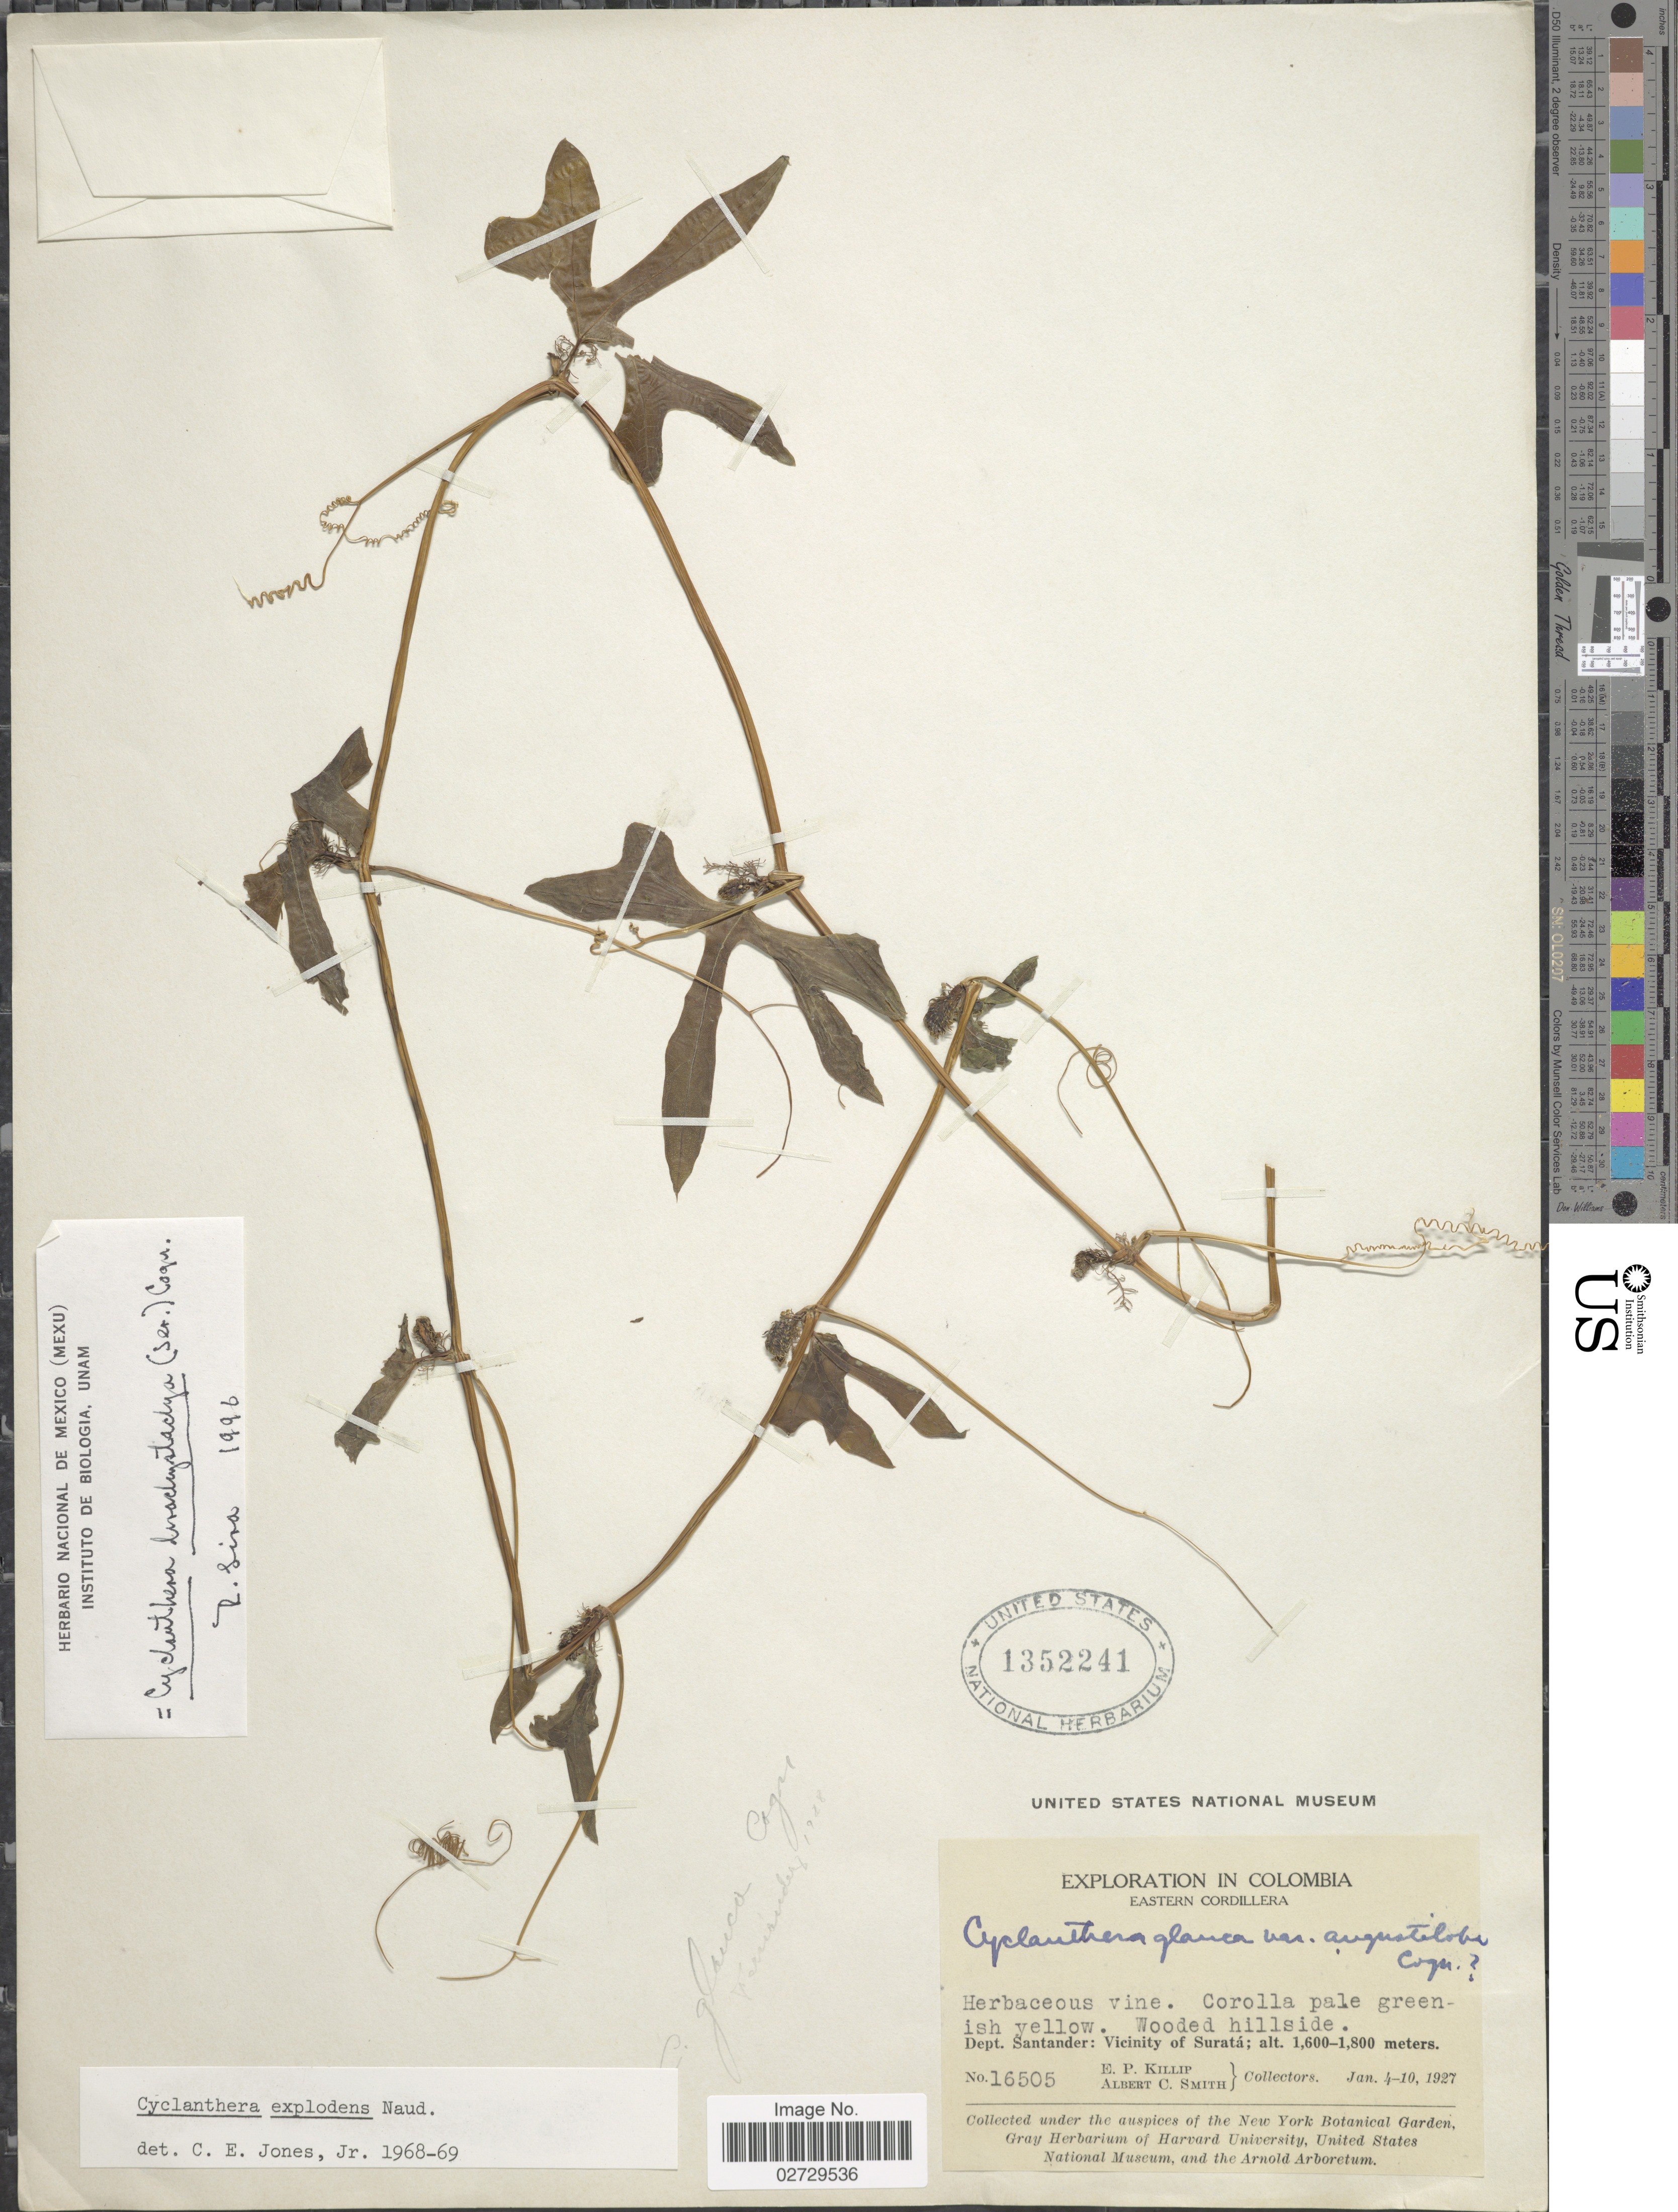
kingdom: Plantae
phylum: Tracheophyta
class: Magnoliopsida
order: Cucurbitales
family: Cucurbitaceae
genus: Cyclanthera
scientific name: Cyclanthera brachystachya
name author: (DC.) Cogn.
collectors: E. P. Killip & A. C. Smith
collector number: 16505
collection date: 1927-01-04/1927-01-10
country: Colombia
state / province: Santander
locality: Eastern Cordillera. Dept. Santander: Vicinity of Surata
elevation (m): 1600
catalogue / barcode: US 1352241